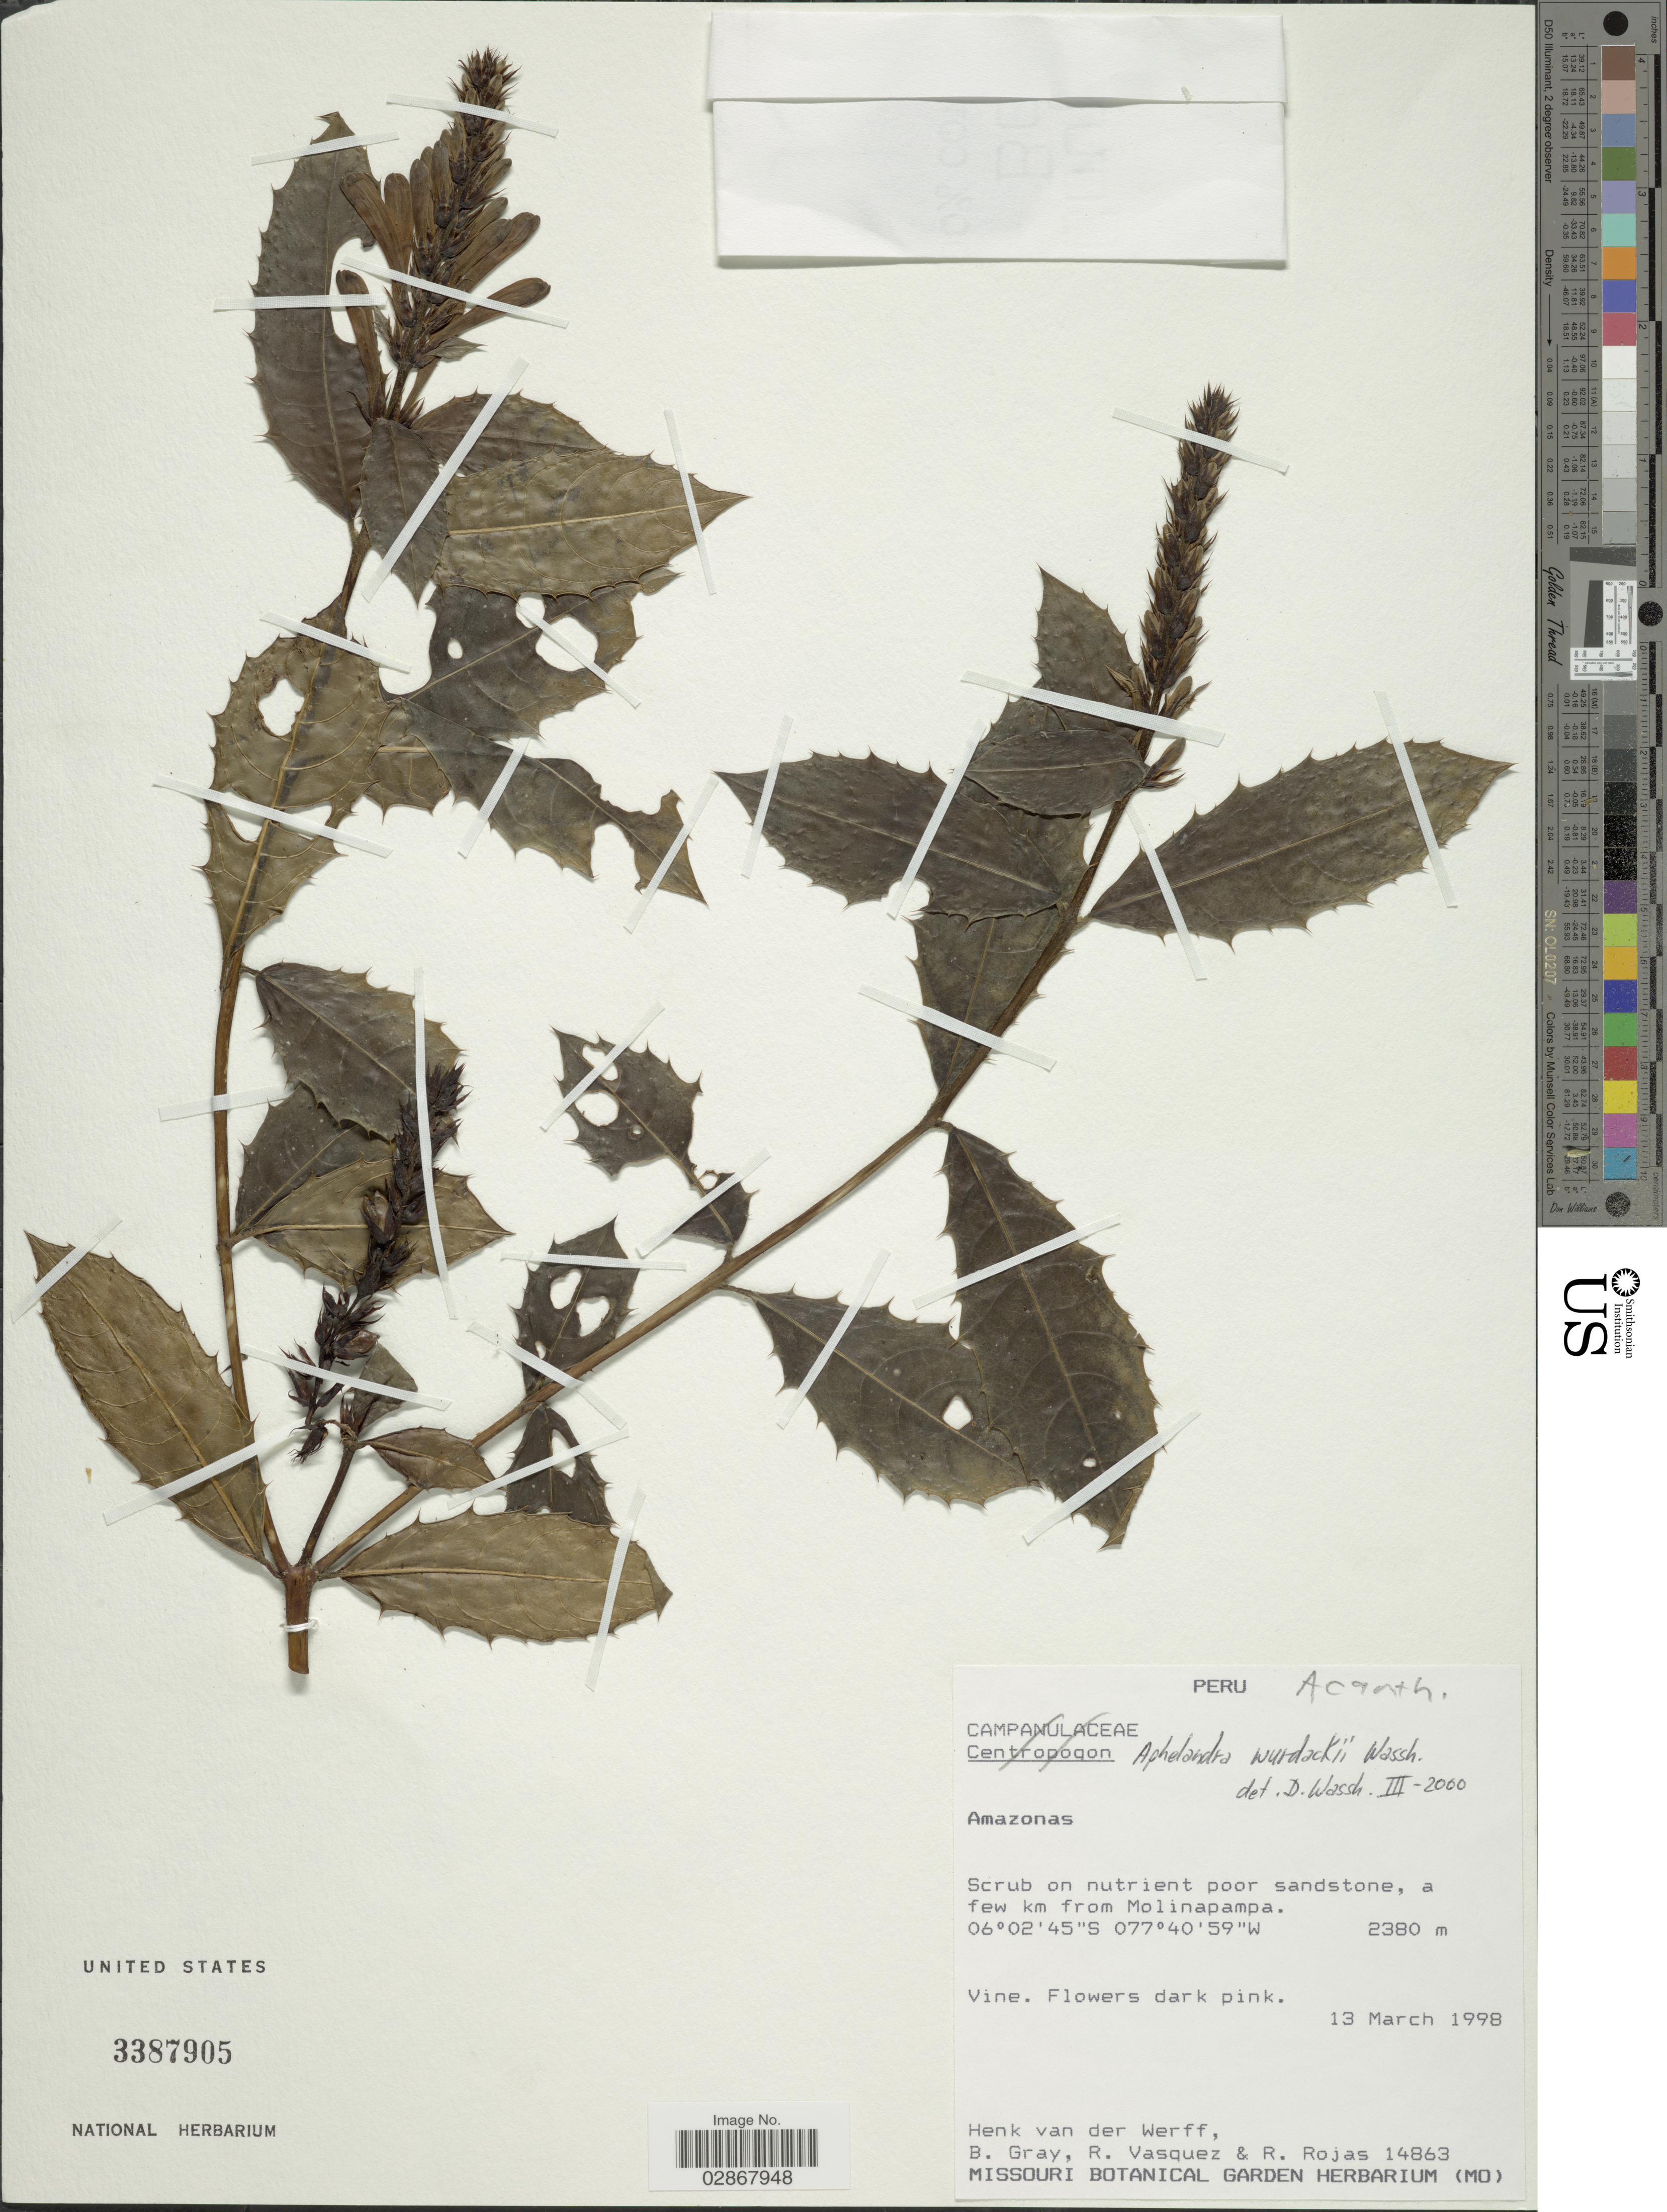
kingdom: Plantae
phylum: Tracheophyta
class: Magnoliopsida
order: Lamiales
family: Acanthaceae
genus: Aphelandra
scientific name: Aphelandra wurdackii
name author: Wassh.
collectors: H. van der Werff, B. Gray, R. Vasquez & R. Rojas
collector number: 14863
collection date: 1998-03-13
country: Peru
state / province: Amazonas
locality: A few km from Molinapampa.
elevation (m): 2380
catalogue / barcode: US 3387905